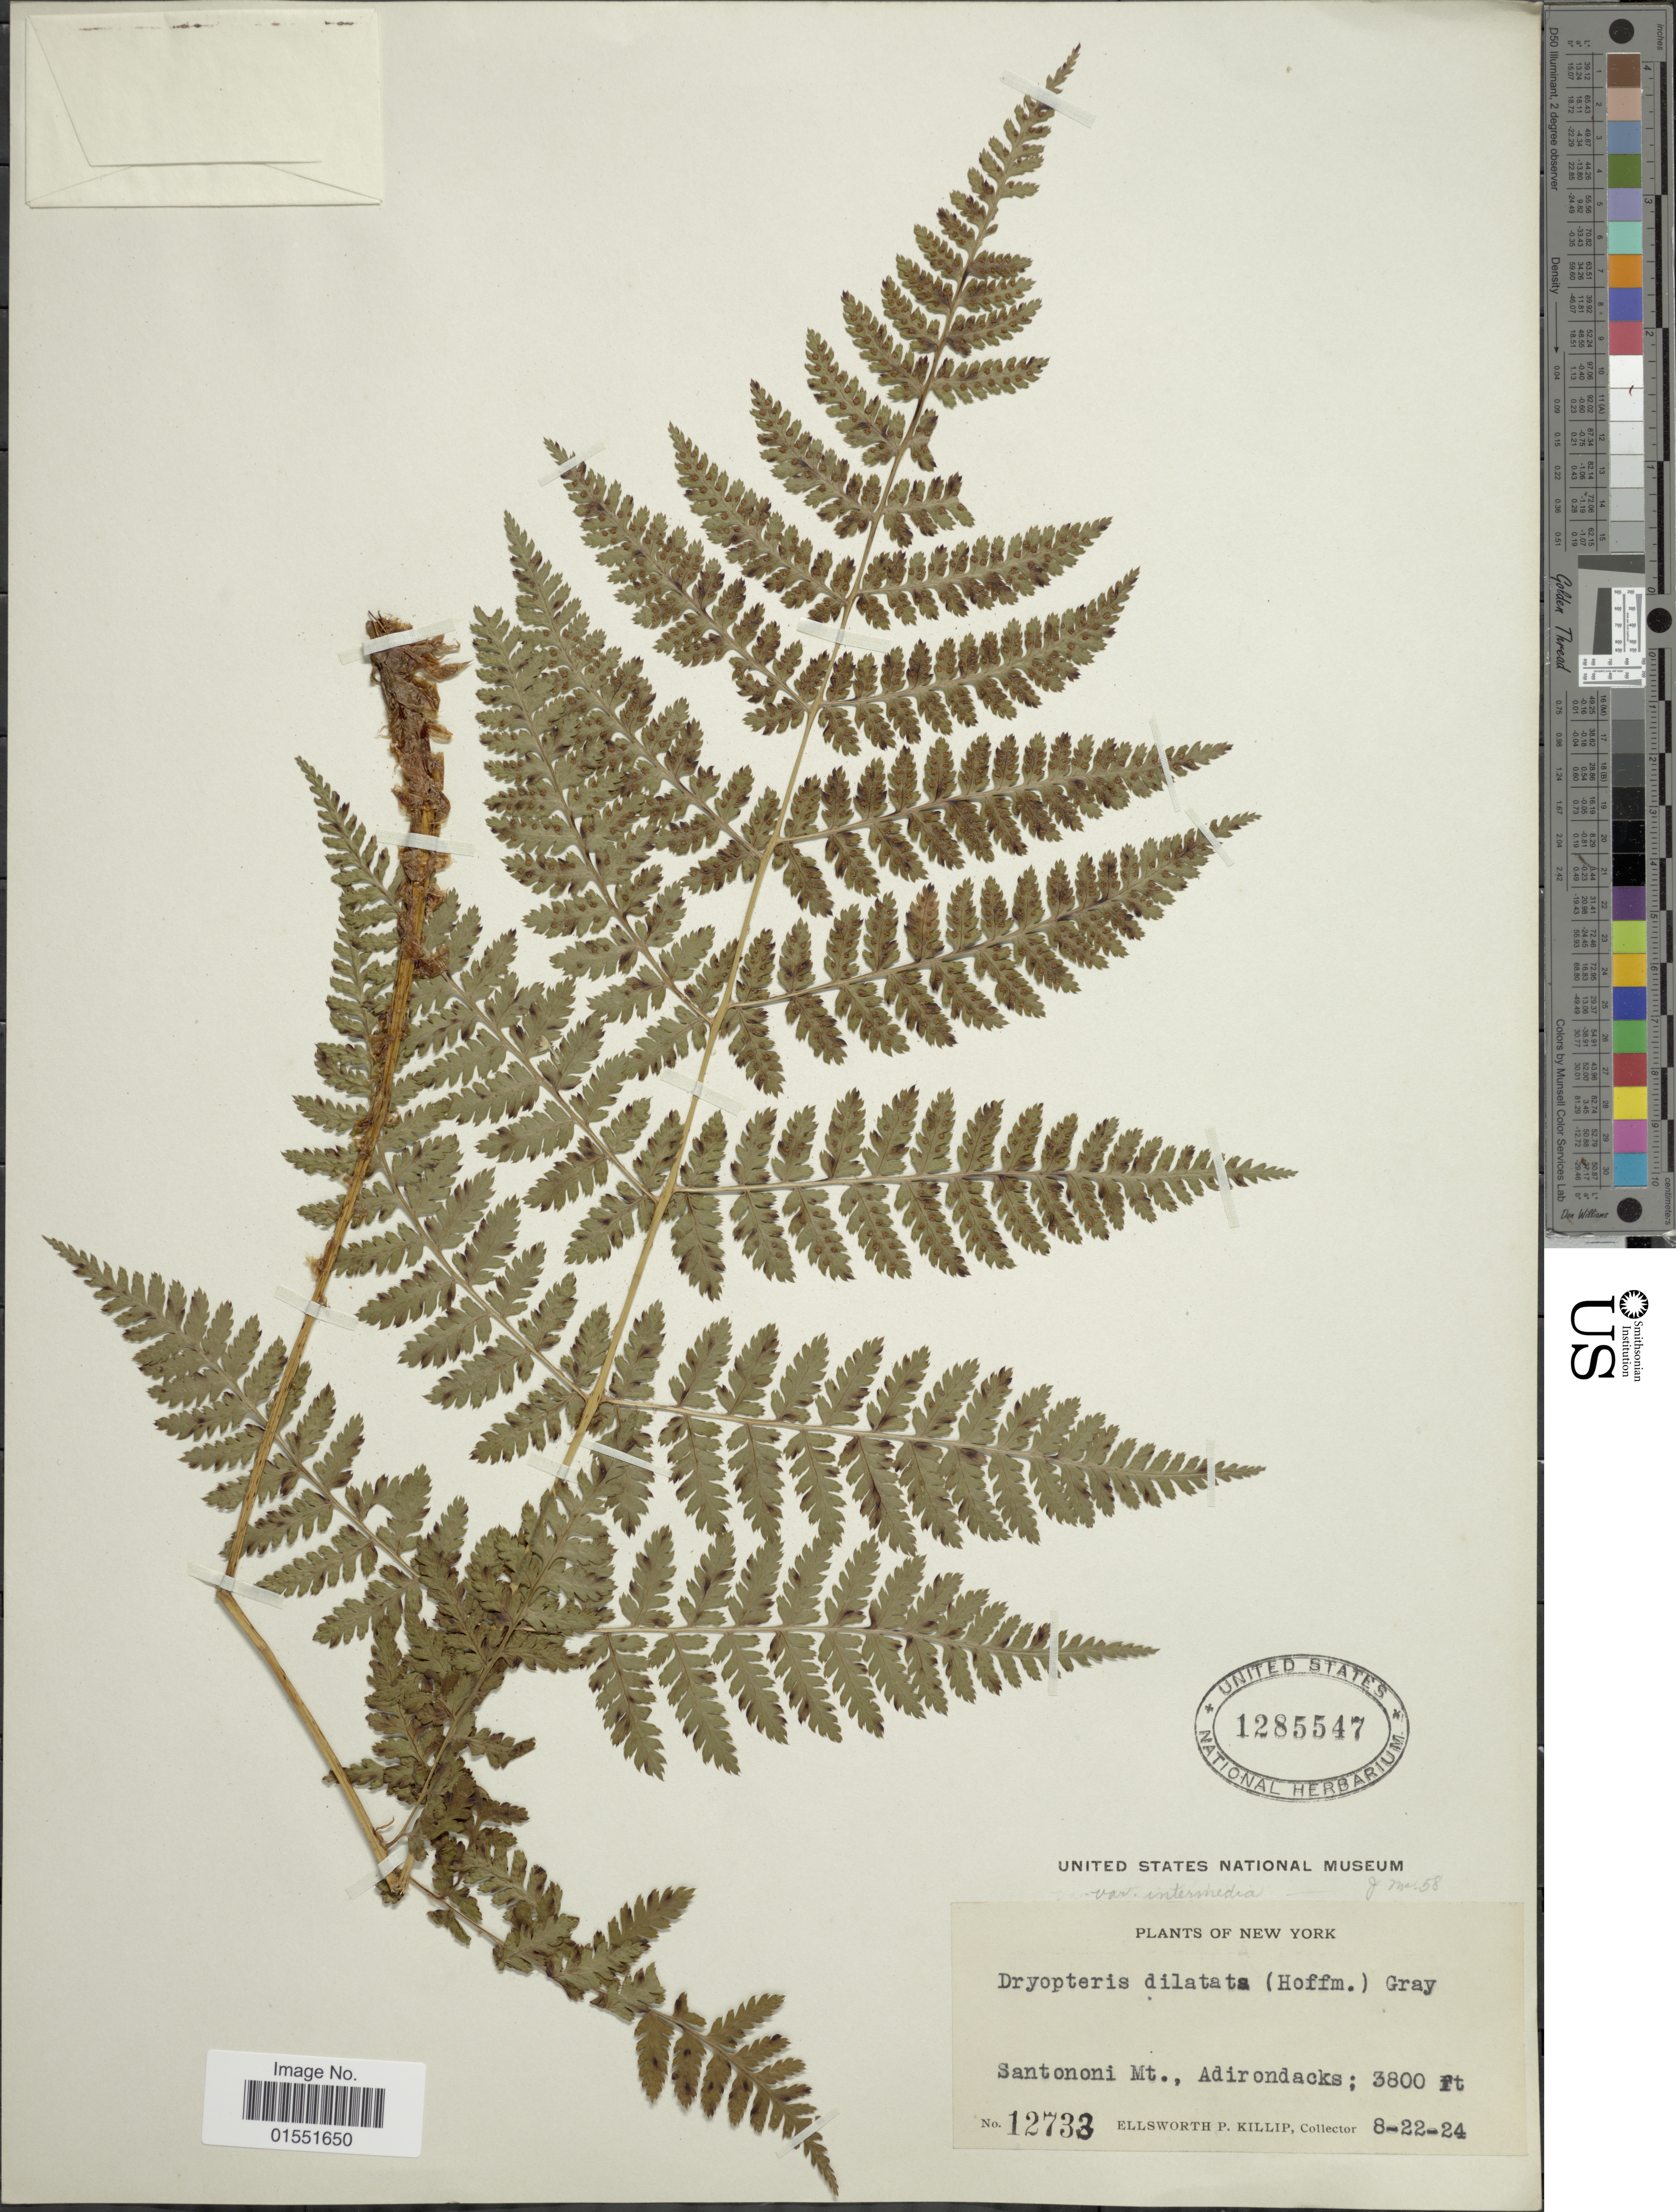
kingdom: Plantae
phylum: Tracheophyta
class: Polypodiopsida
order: Polypodiales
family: Dryopteridaceae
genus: Dryopteris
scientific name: Dryopteris intermedia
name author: (Muhl.) A. Gray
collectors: E. P. Killip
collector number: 12733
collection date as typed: Transcribed d/m/y: 22/8/24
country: United States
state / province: New York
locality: Santononi Mt., Adirondacks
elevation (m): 1158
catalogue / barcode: US 1285547